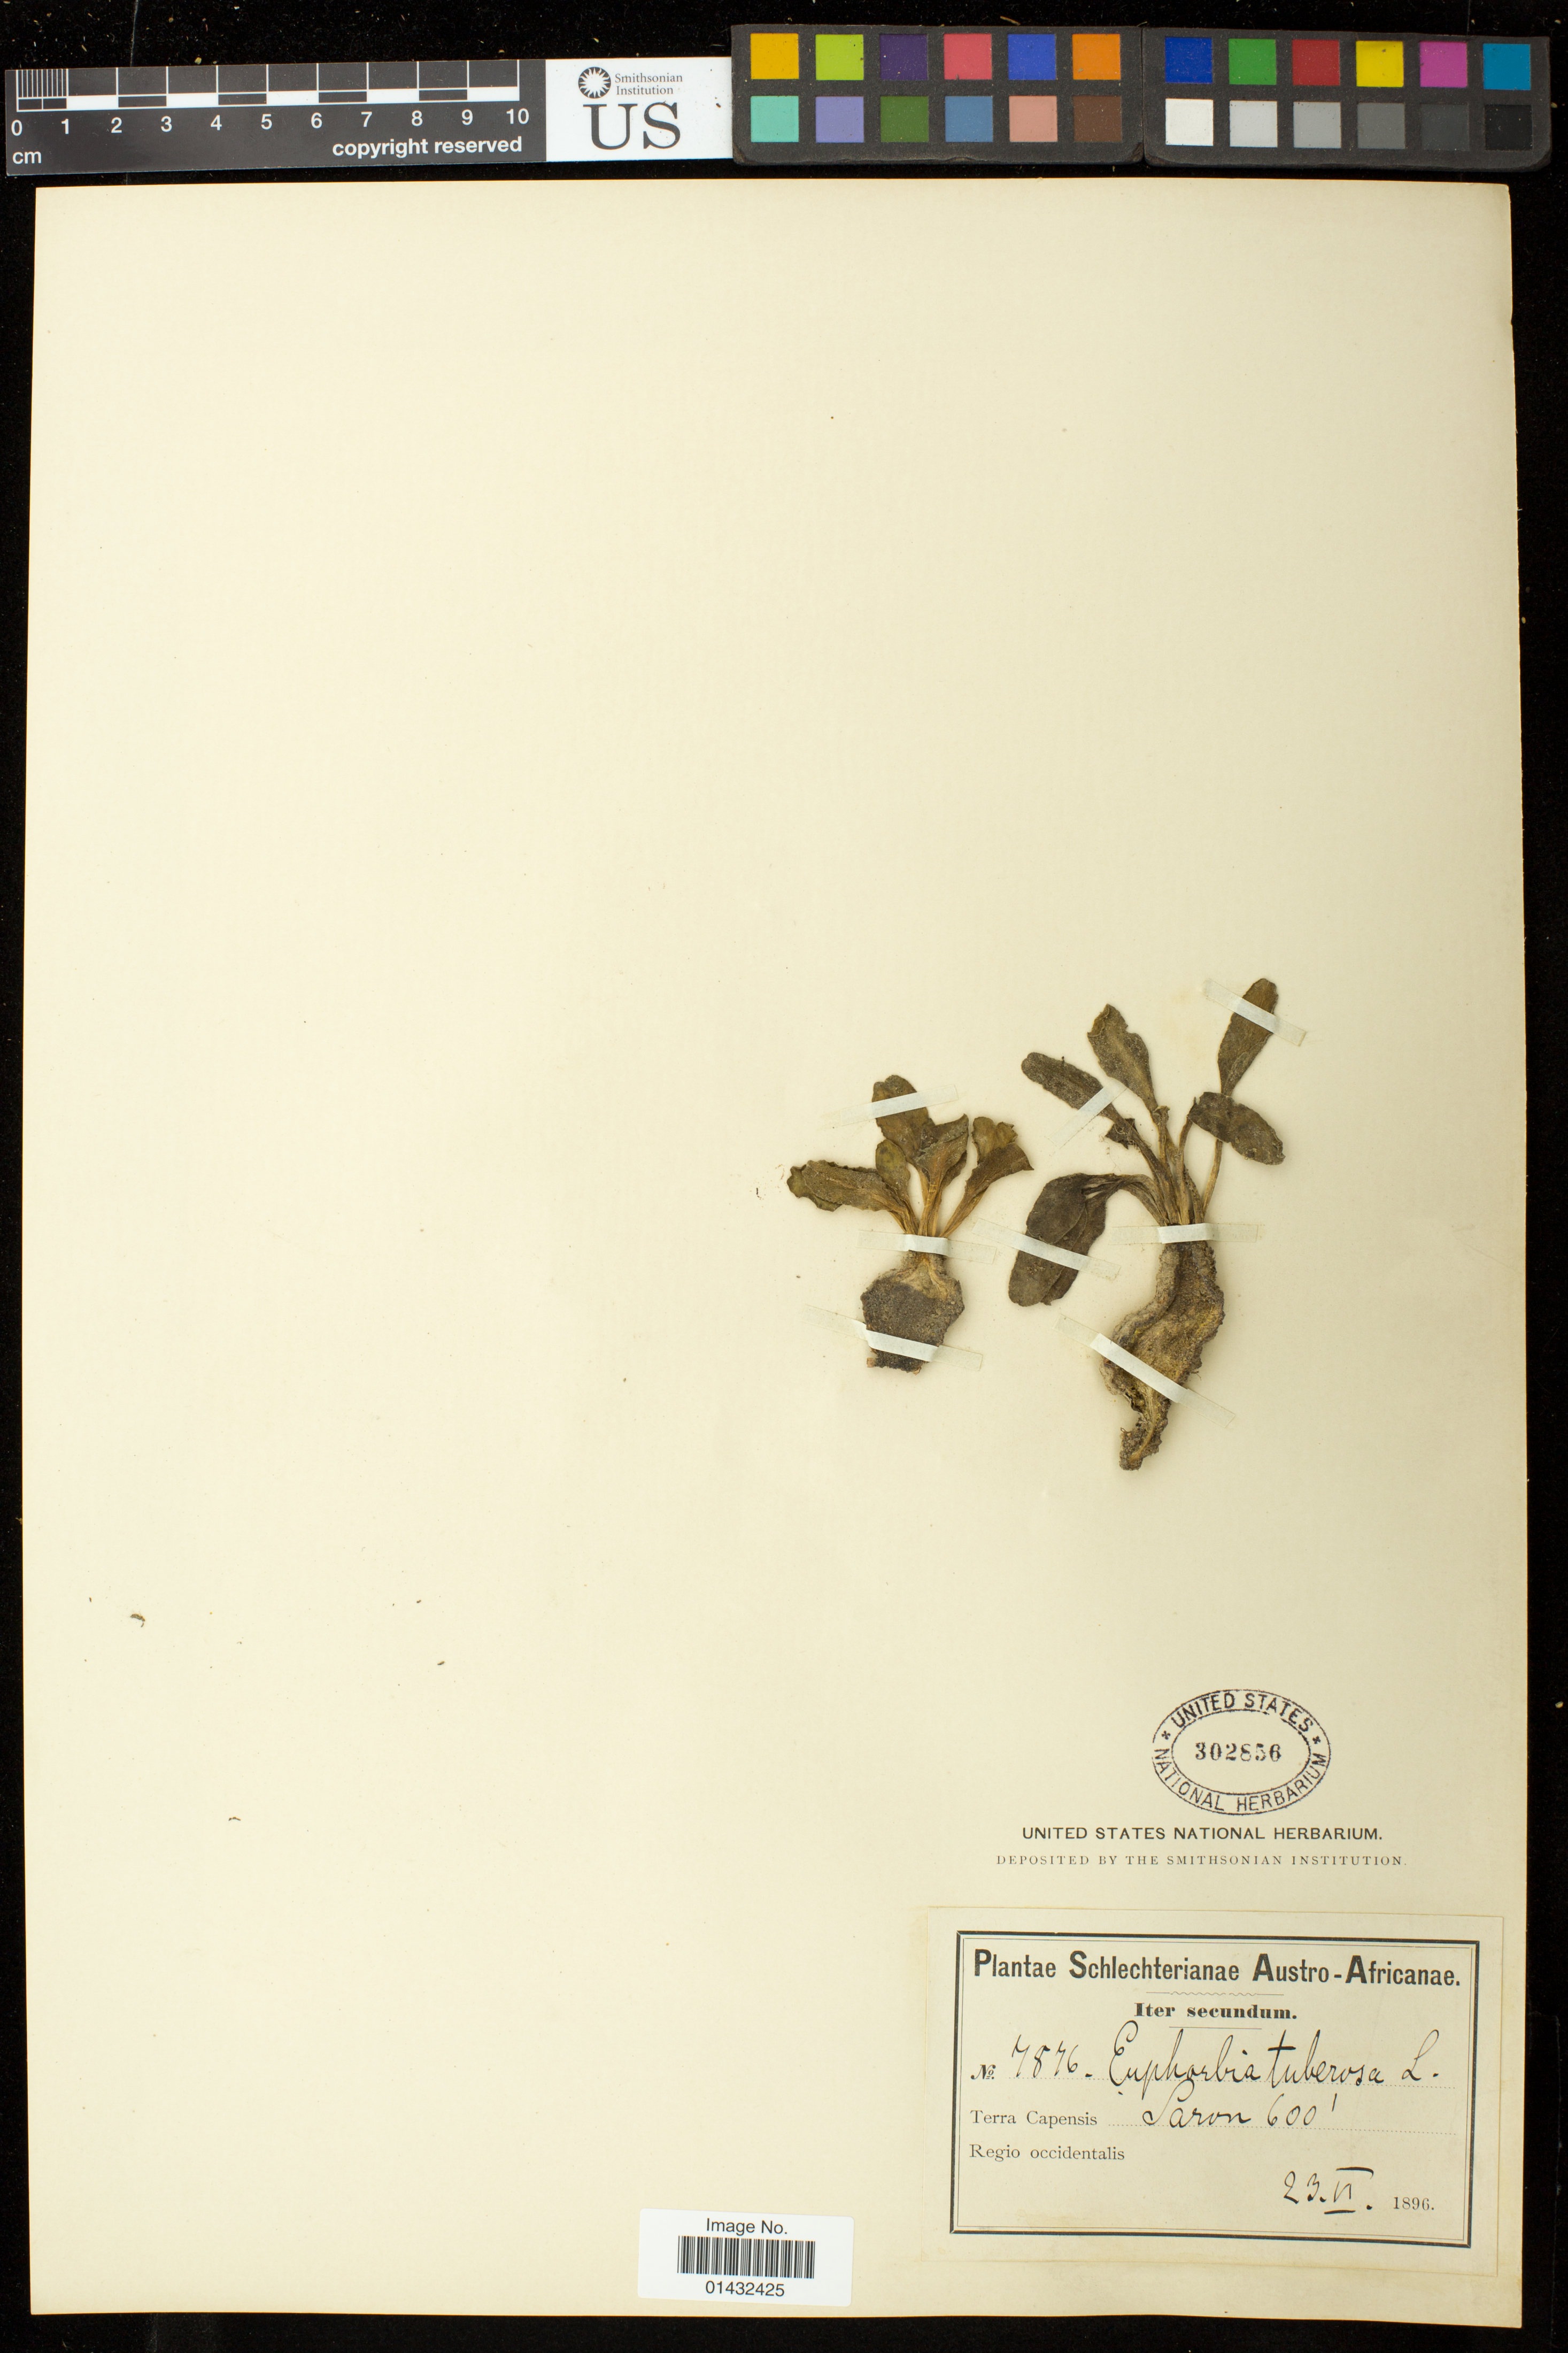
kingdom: Plantae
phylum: Tracheophyta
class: Magnoliopsida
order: Malpighiales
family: Euphorbiaceae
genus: Euphorbia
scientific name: Euphorbia tuberosa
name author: L.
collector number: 7876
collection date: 1896-06-23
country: South Africa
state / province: Western Cape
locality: Saron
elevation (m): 183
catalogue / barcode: US 302856